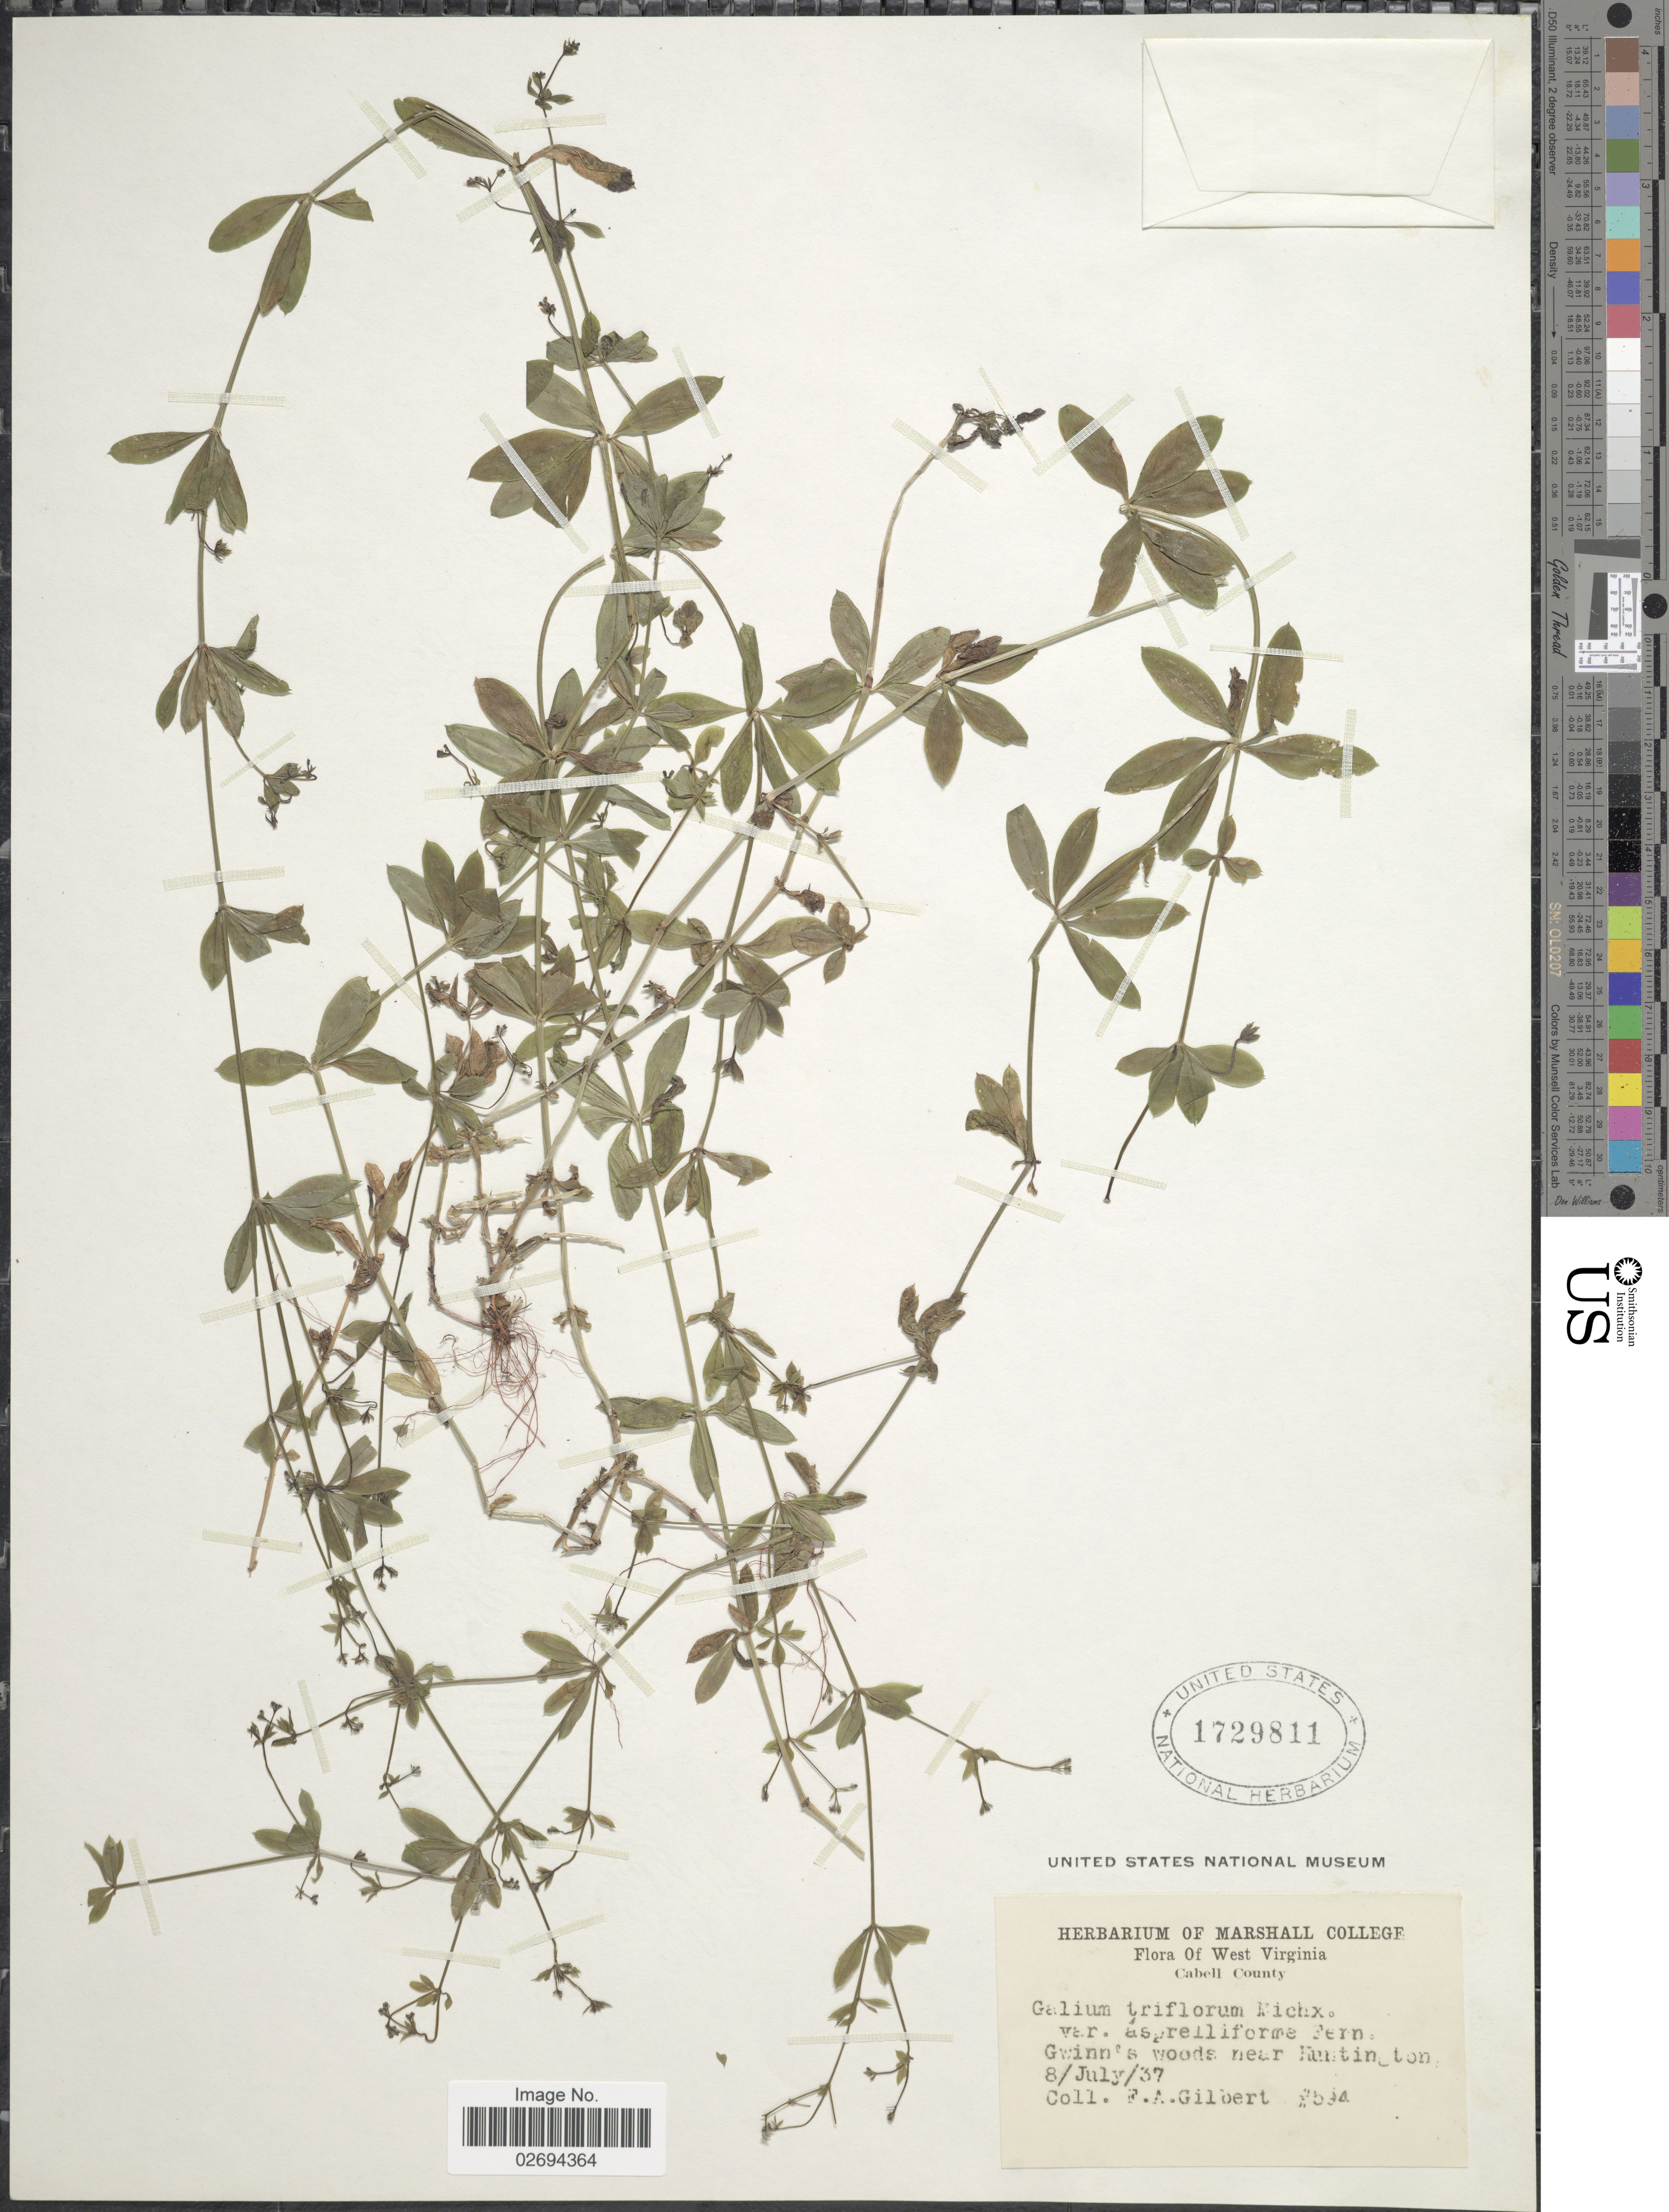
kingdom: Plantae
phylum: Tracheophyta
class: Magnoliopsida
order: Gentianales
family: Rubiaceae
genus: Galium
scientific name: Galium triflorum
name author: Michx.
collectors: F. A. Gilbert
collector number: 514*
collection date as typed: Transcribed d/m/y: 8/7/37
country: United States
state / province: West Virginia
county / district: Cabell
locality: Cabell County. Gwinn's woods near Huntington.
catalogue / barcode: US 1729811